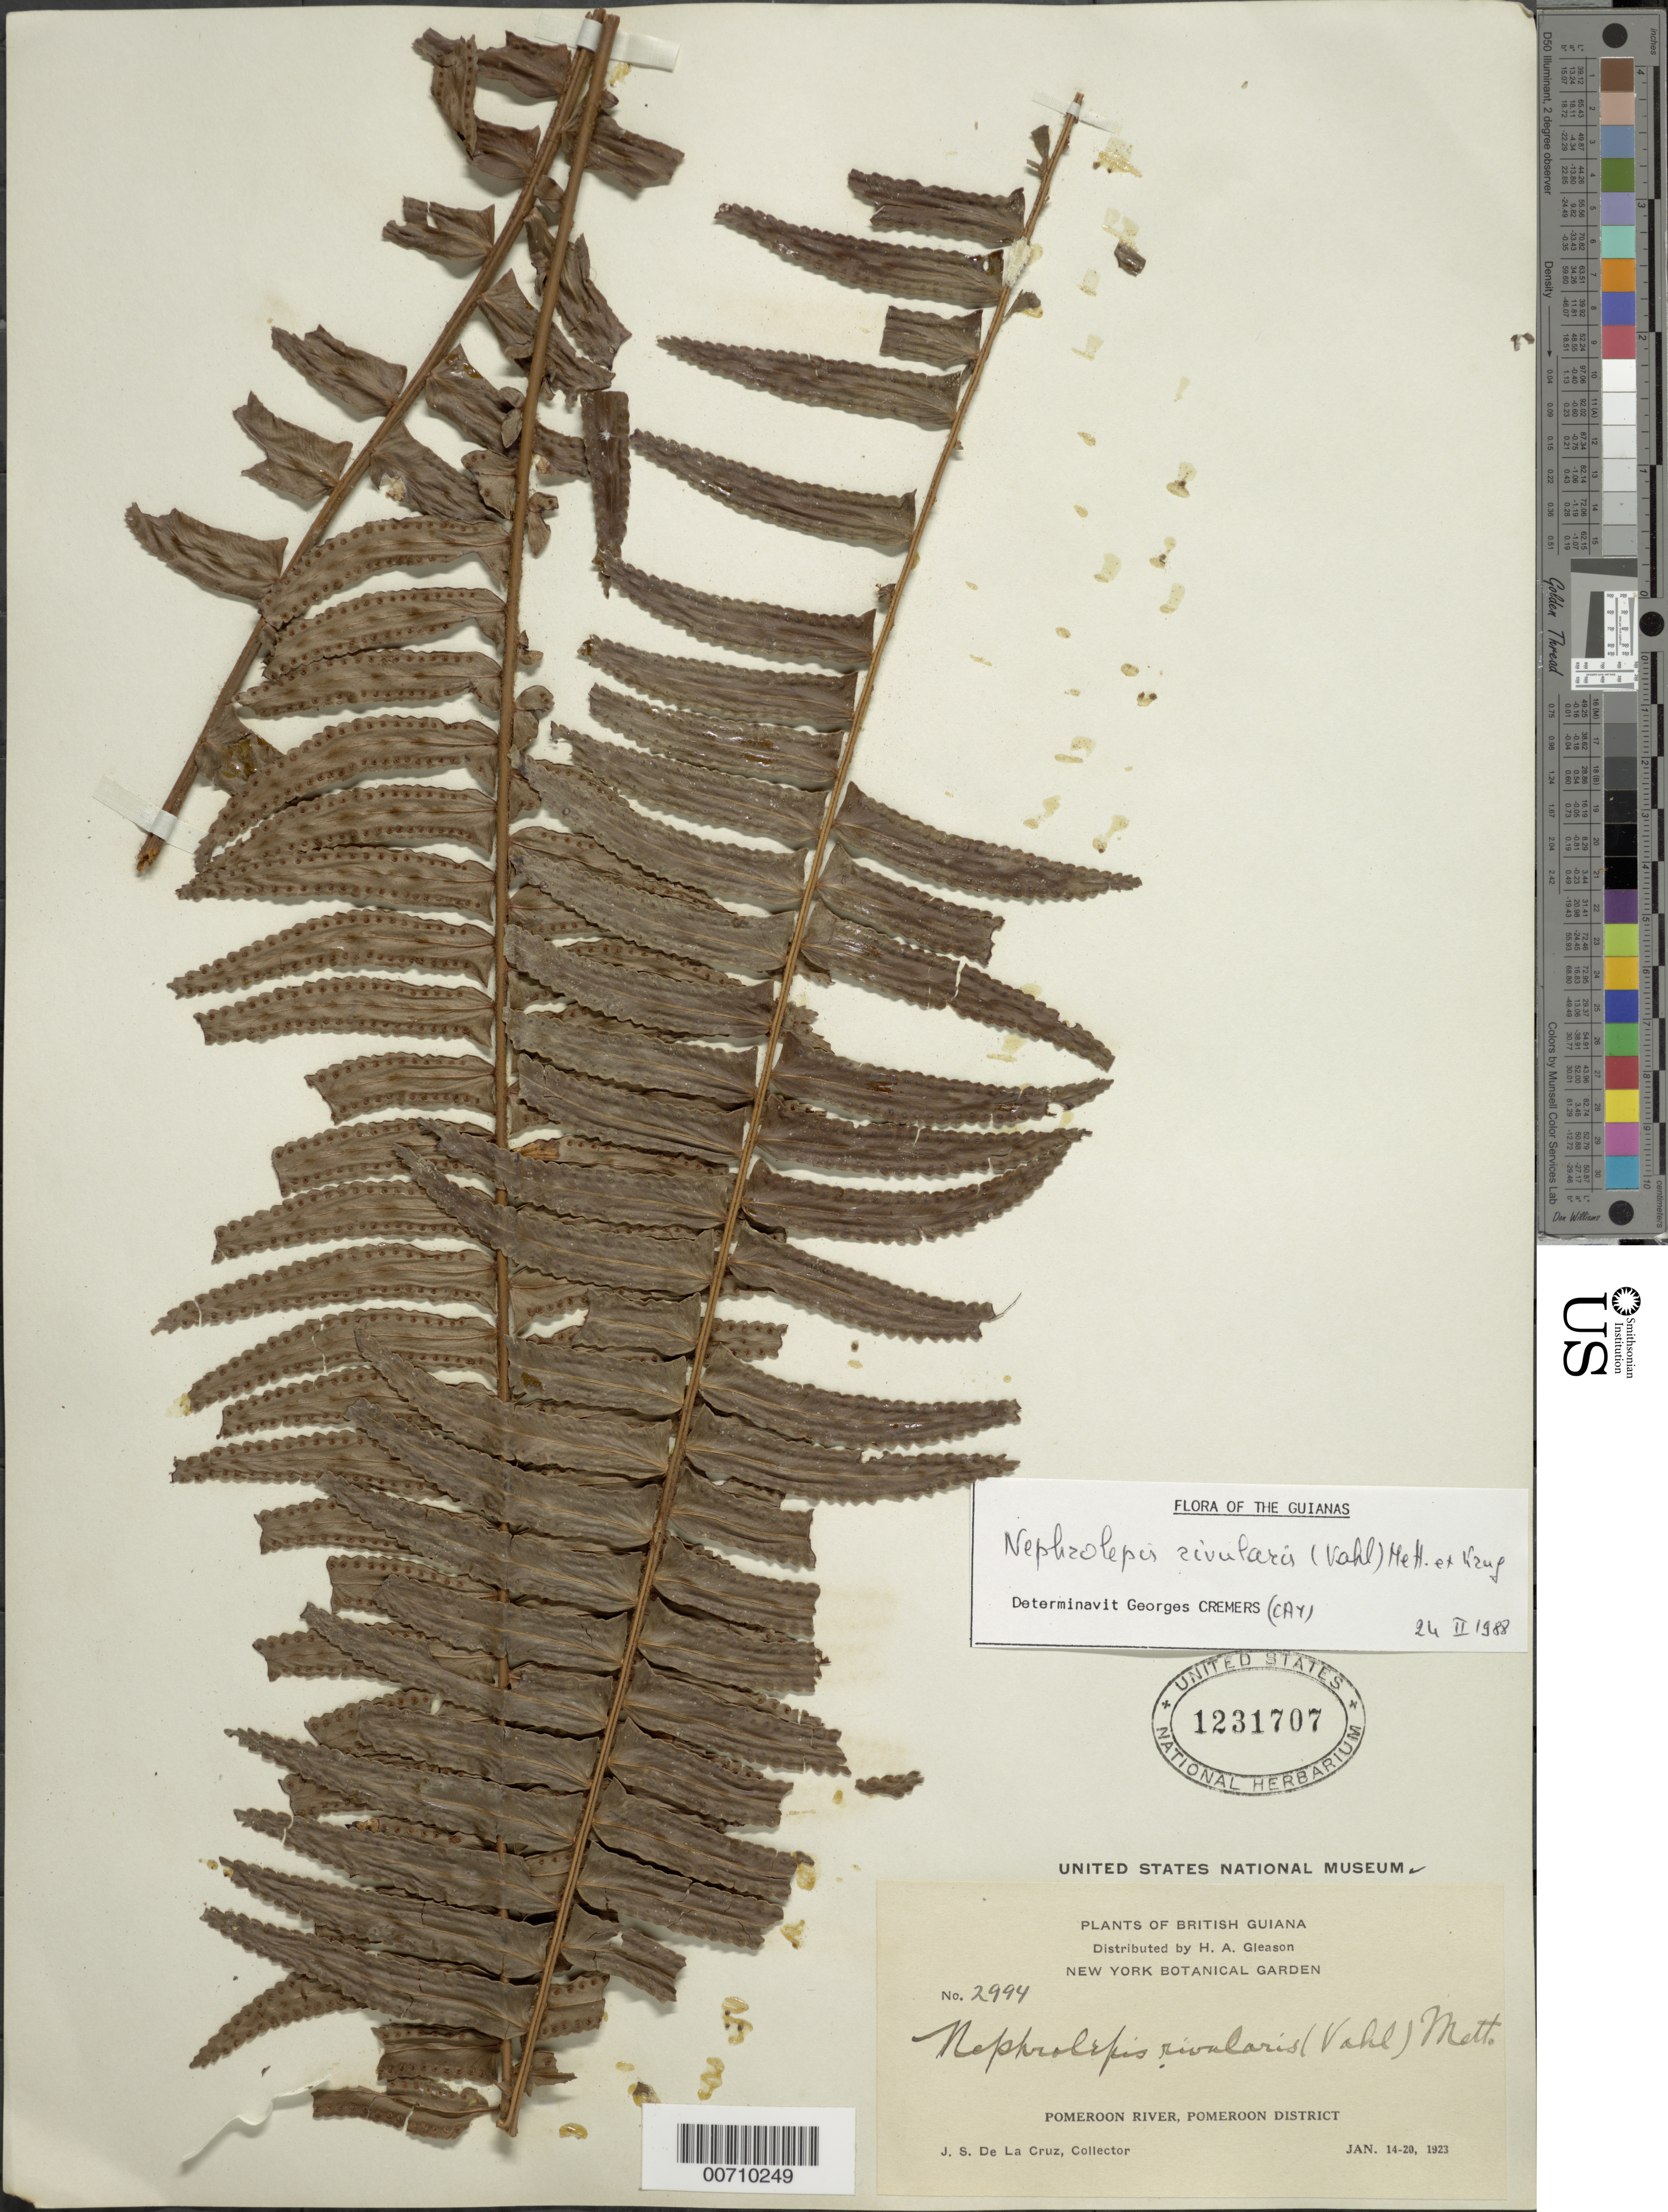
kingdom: Plantae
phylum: Tracheophyta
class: Polypodiopsida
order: Polypodiales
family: Nephrolepidaceae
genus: Nephrolepis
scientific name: Nephrolepis rivularis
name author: (Vahl) Mett. ex Krug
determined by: Cremers, Georges A.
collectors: J. S. de la Cruz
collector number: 2994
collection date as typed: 14-Jan-23 to 20-Jan-23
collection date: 1923-01-14/1923-01-20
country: Guyana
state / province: Pomeroon-Supenaam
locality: Pomeroon R.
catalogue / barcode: US 1231707